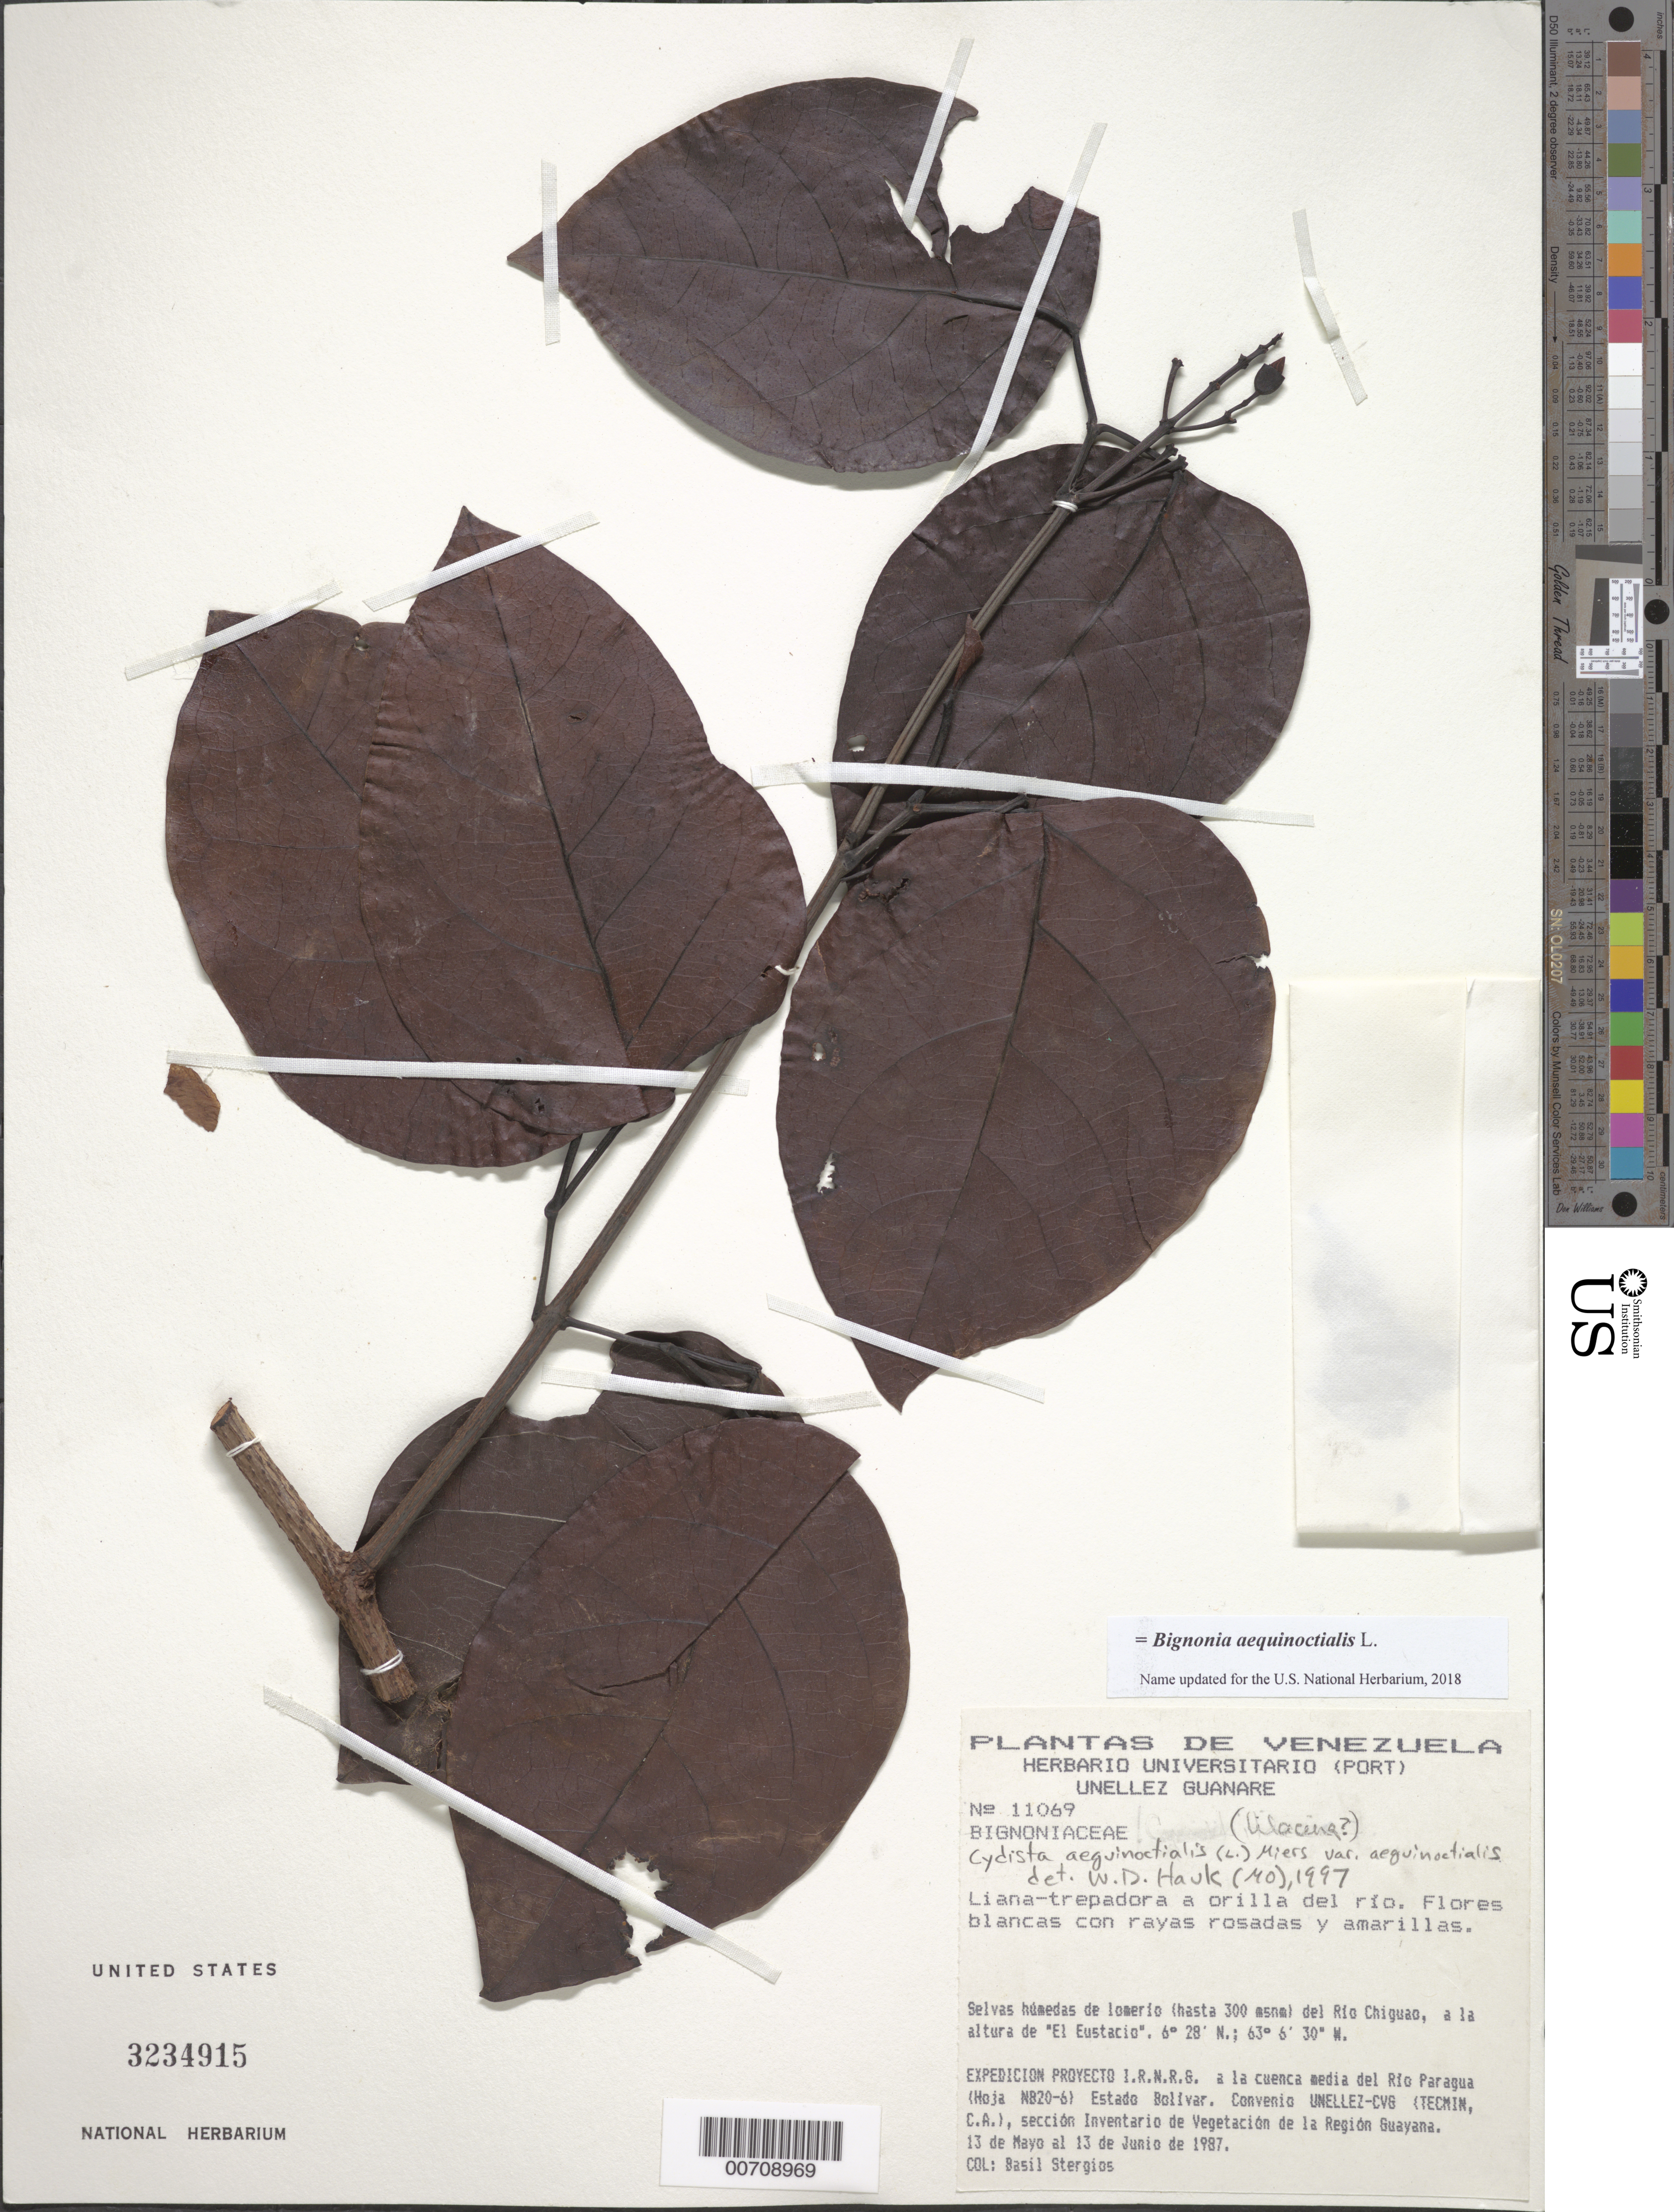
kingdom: Plantae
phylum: Tracheophyta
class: Magnoliopsida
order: Lamiales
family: Bignoniaceae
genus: Bignonia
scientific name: Bignonia aequinoctialis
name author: L.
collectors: B. G. Stergios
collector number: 11069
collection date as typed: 13-May-87 to 13-Jun-87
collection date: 1987-05-13/1987-06-13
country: Venezuela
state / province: Bolívar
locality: Medio Río Chiguao, a la altura de "Sabaneta"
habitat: Selvas húmedas de lomerio, hasta 300 msnm, del Rio Chiguao, a la altura de 'El Eustacio'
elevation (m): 300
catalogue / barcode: US 3234915